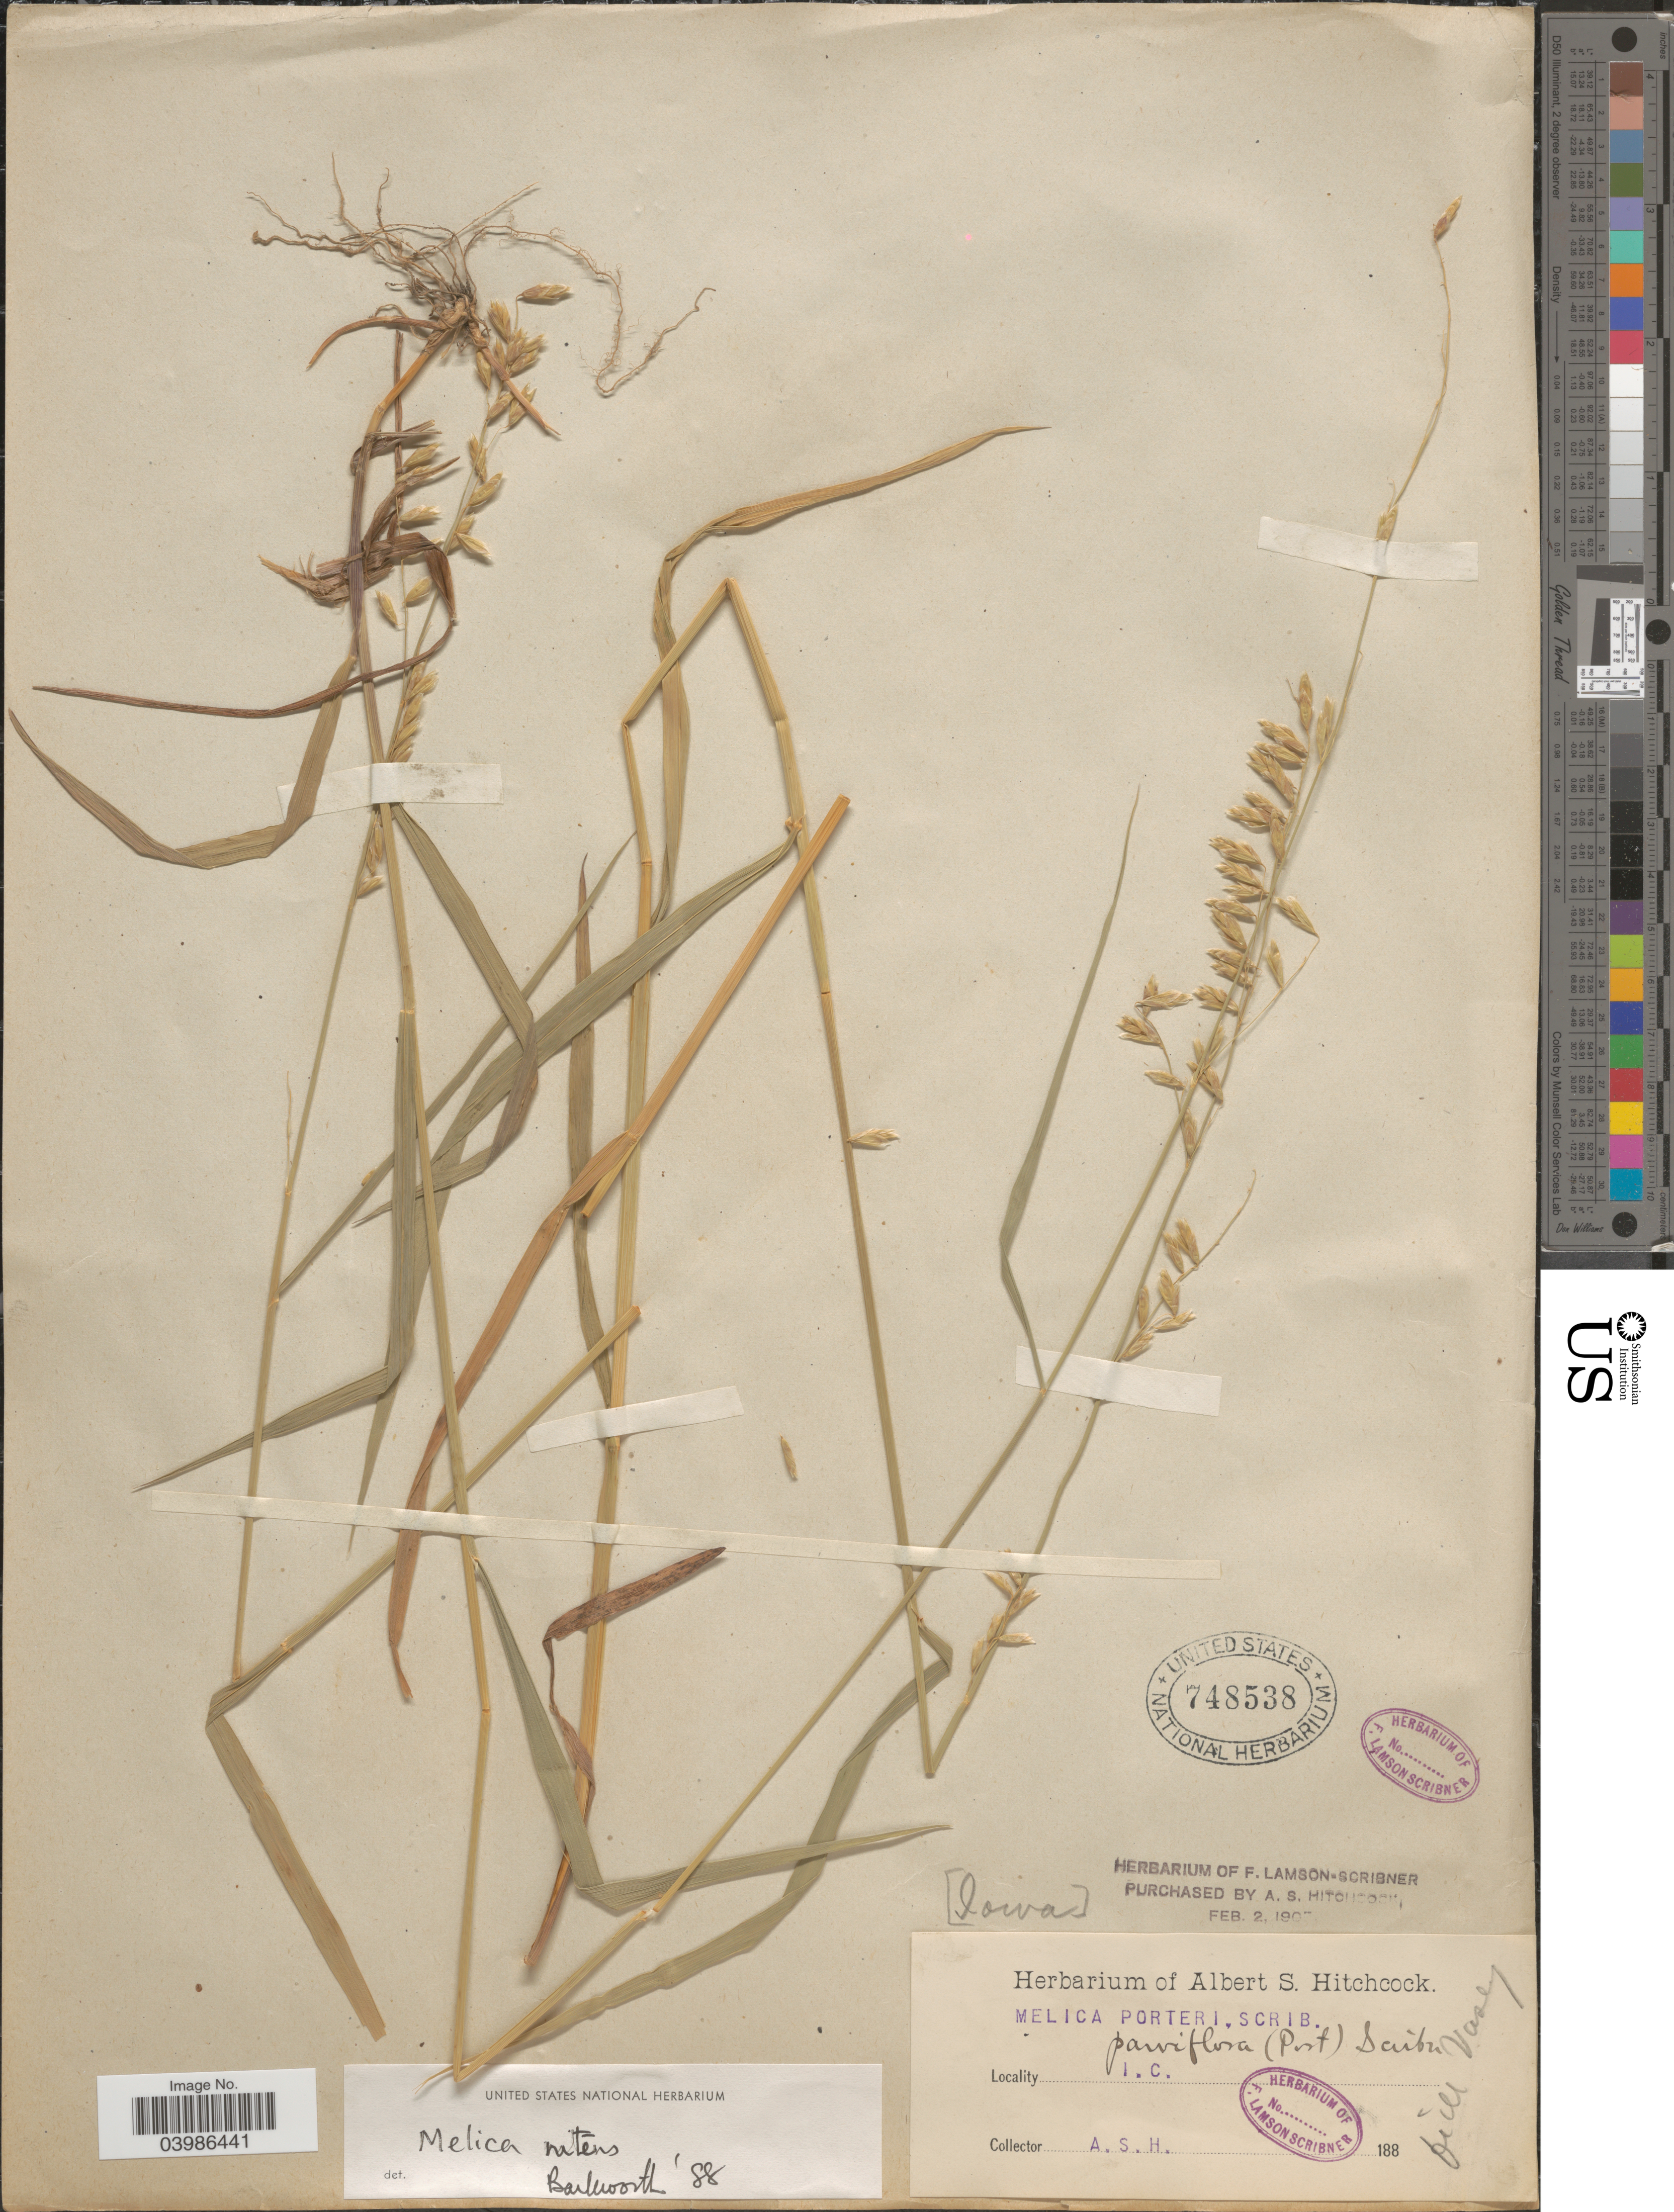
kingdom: Plantae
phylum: Tracheophyta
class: Liliopsida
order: Poales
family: Poaceae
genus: Melica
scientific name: Melica nitens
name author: (Scribn.) Nutt. ex Piper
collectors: A. S. Hitchcock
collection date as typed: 188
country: United States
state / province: Iowa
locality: I.C.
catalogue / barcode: US 748538